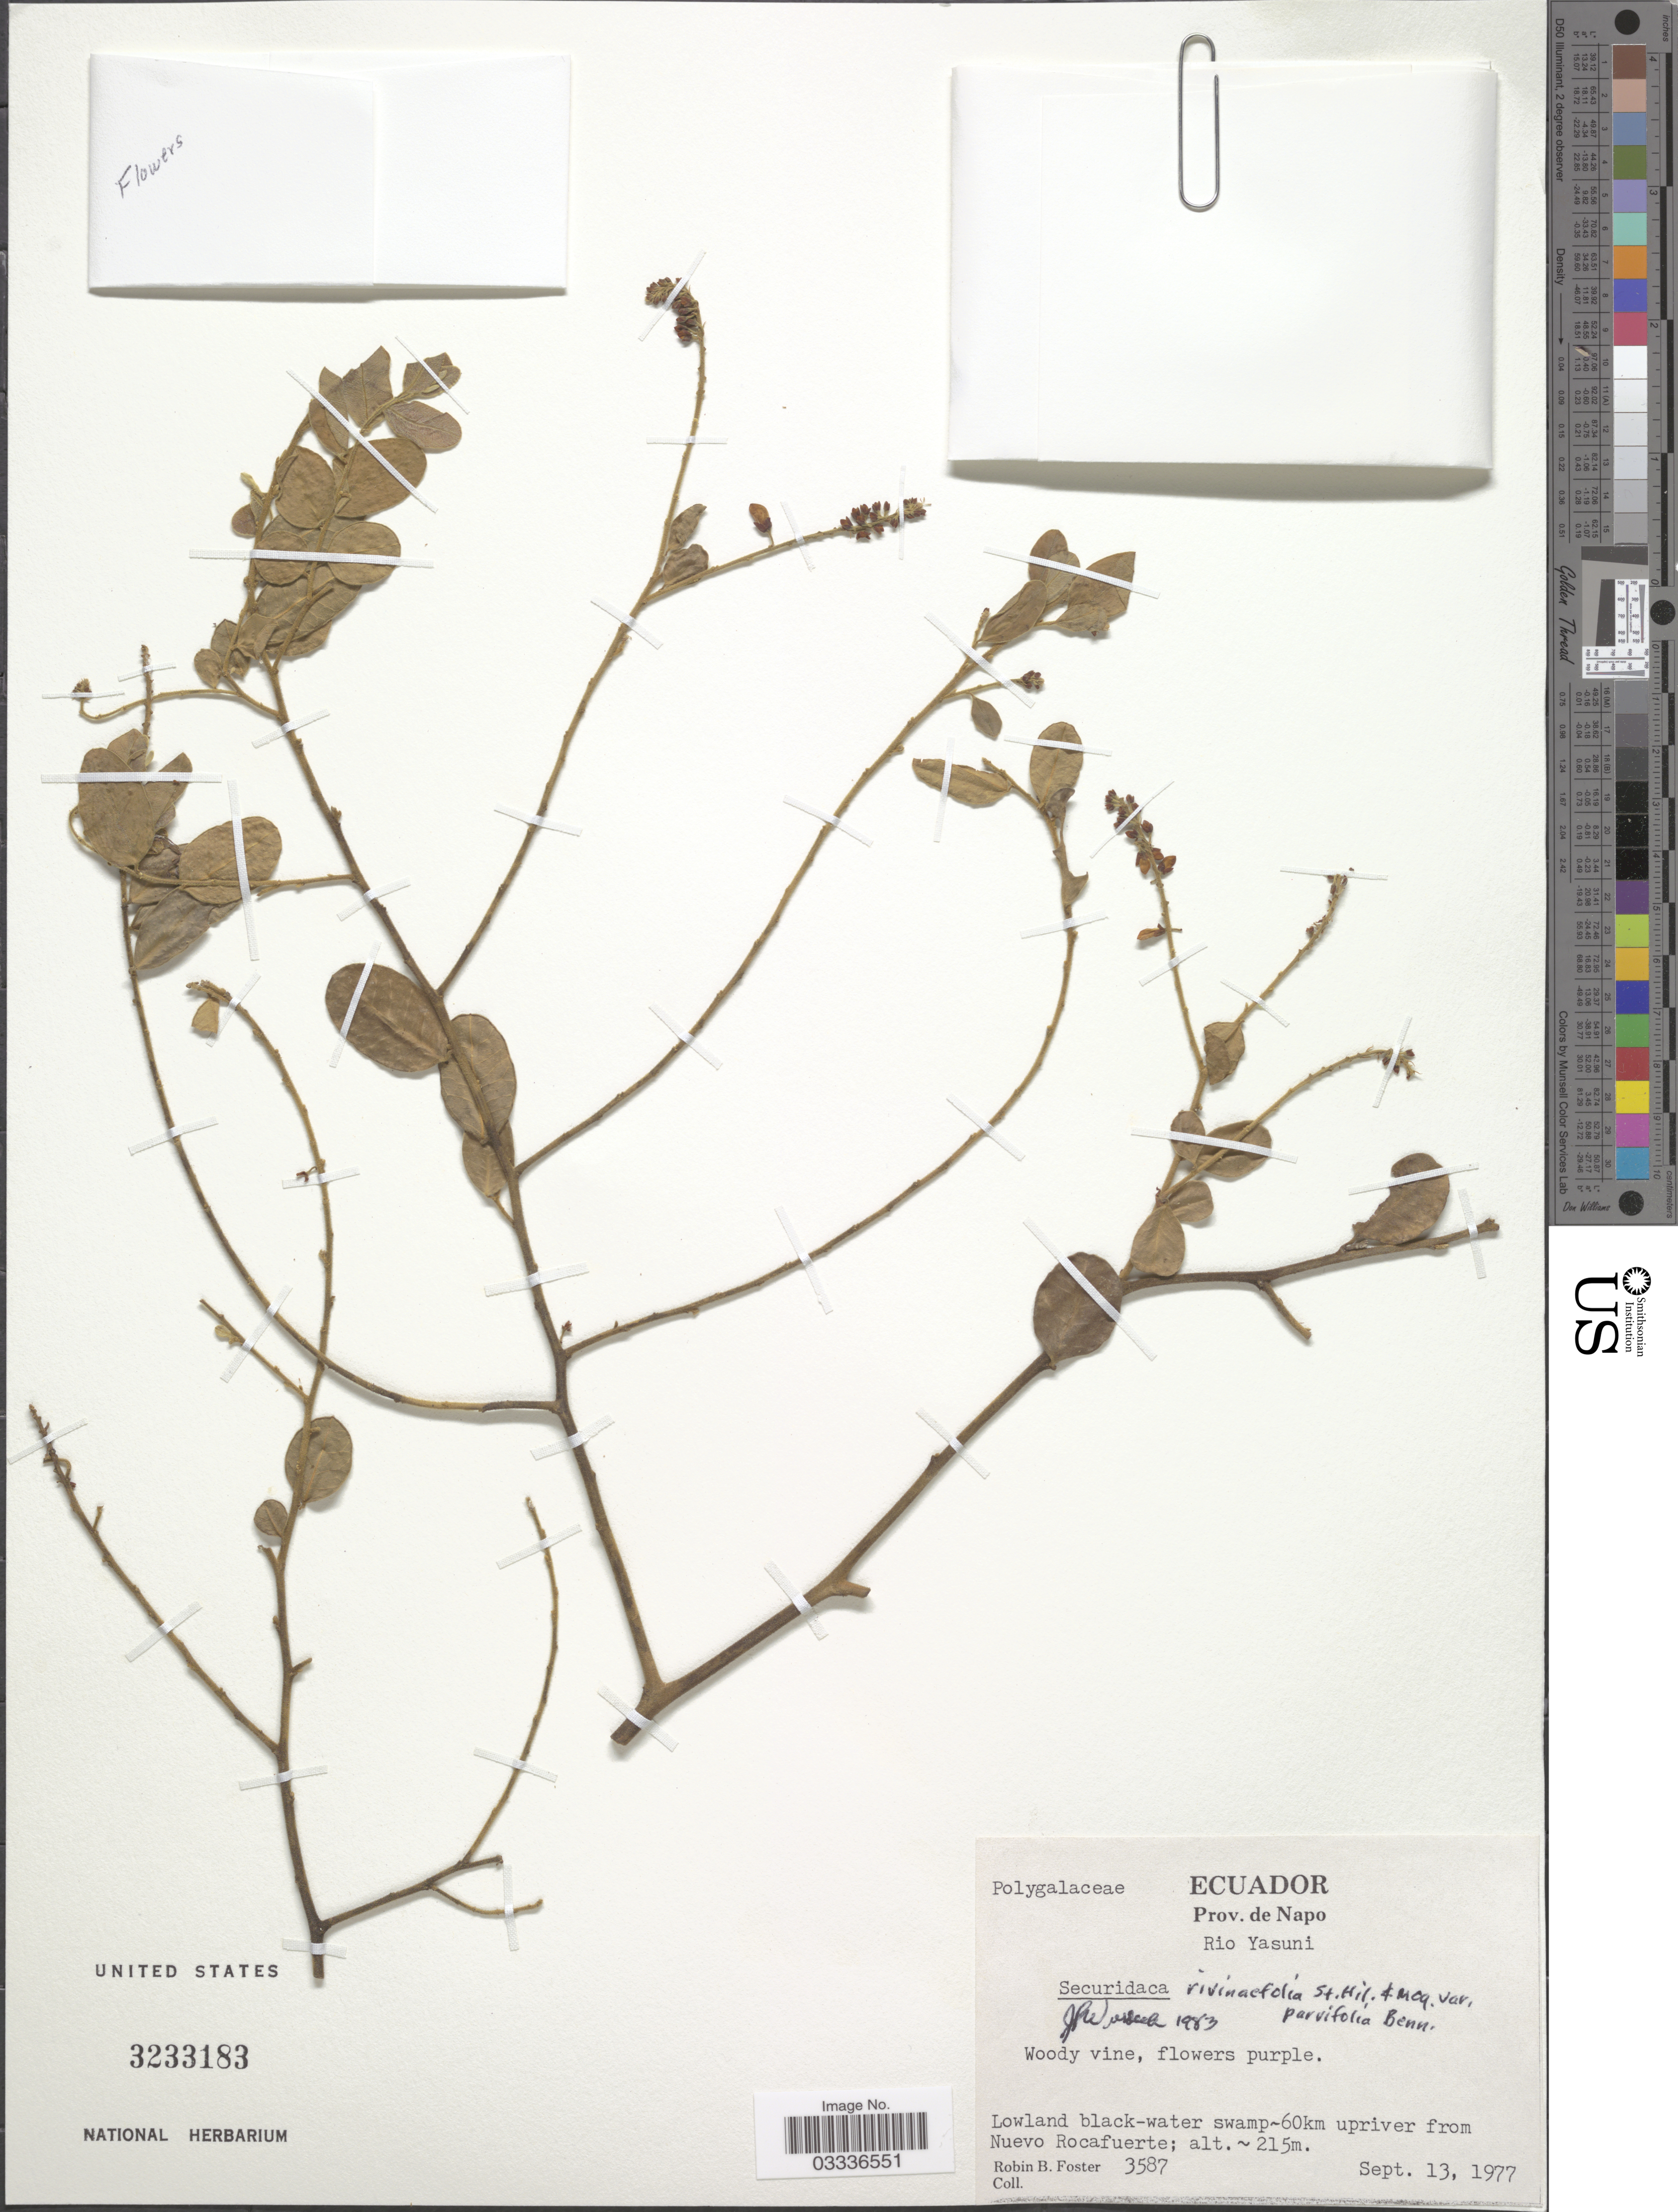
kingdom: Plantae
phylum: Tracheophyta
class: Magnoliopsida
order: Fabales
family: Polygalaceae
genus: Securidaca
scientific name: Securidaca rivinifolia var. parvifolia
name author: A.W. Benn.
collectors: R. B. Foster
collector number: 3587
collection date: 1977-09-13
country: Ecuador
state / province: Napo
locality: Rio Yasuni. 60km upriver from Nuevo Rocafuerte.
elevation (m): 215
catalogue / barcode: US 3233183